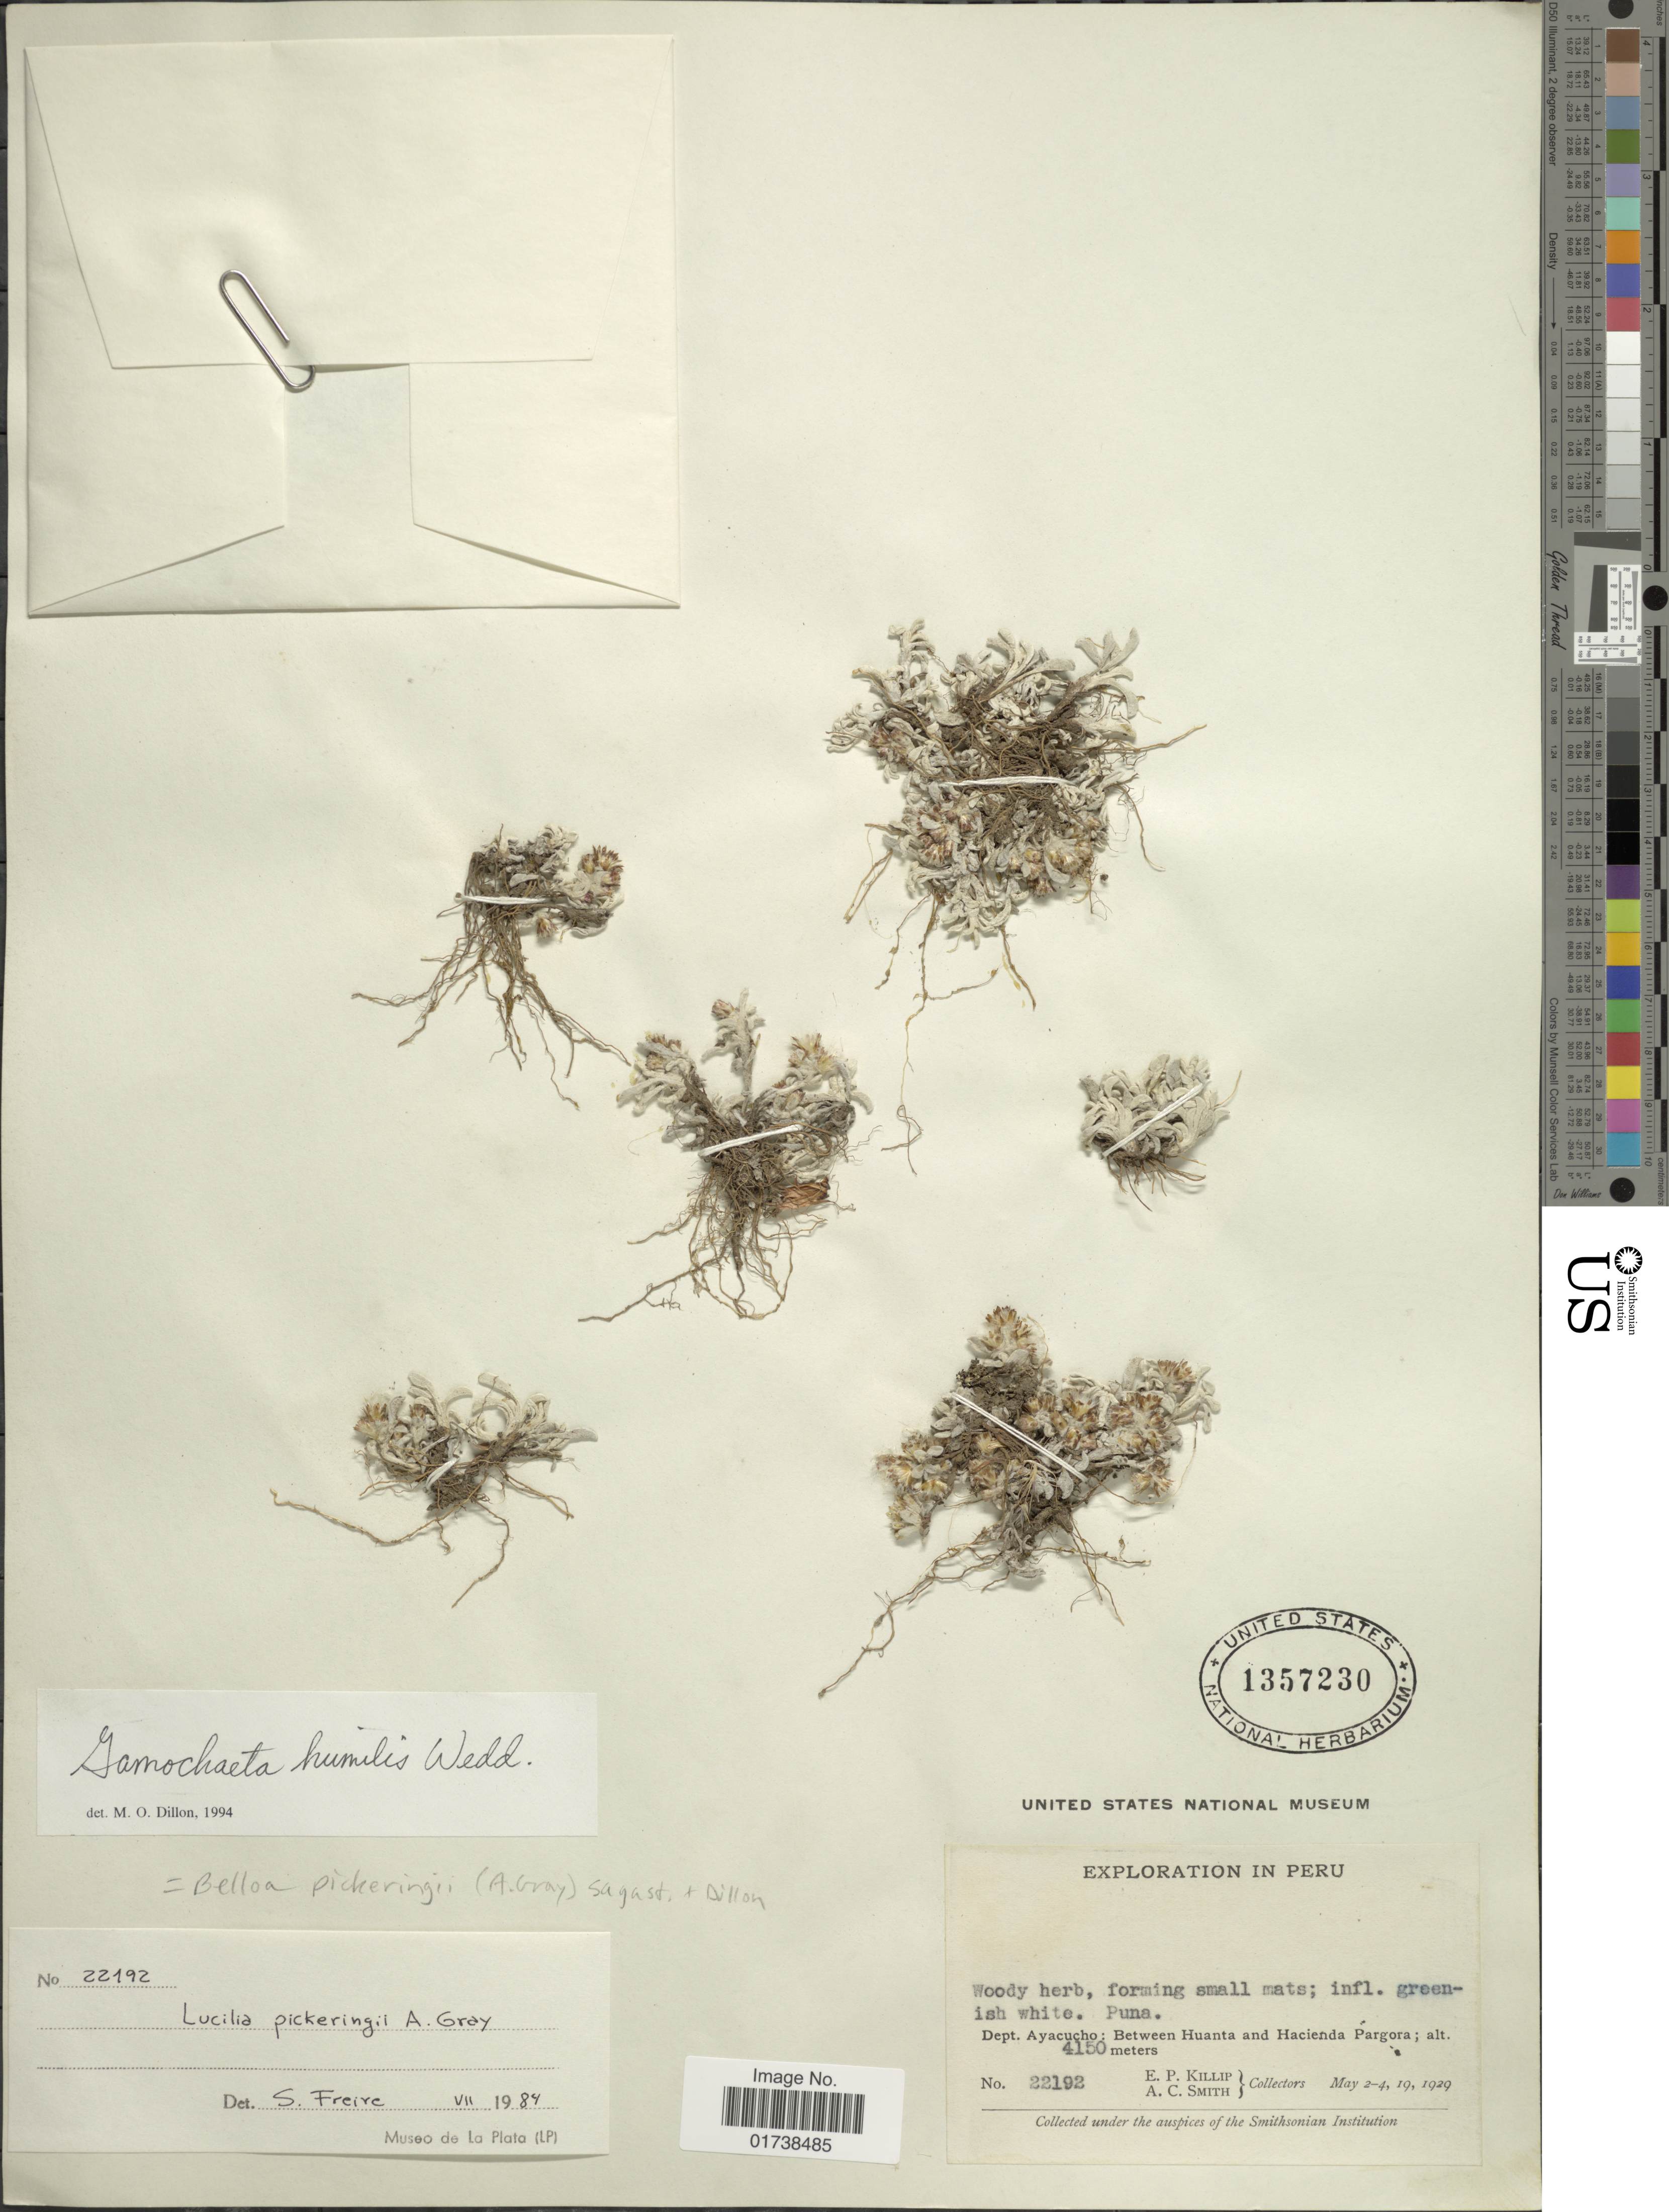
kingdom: Plantae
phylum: Tracheophyta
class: Magnoliopsida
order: Asterales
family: Asteraceae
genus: Gamochaeta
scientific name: Gamochaeta humilis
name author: Wedd.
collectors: E. P. Killip & A. C. Smith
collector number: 22192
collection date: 1929-05-02/1929-05-04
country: Peru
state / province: Ayacucho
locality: Between Huanta and Hacienda Pargora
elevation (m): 4150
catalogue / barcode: US 1357230